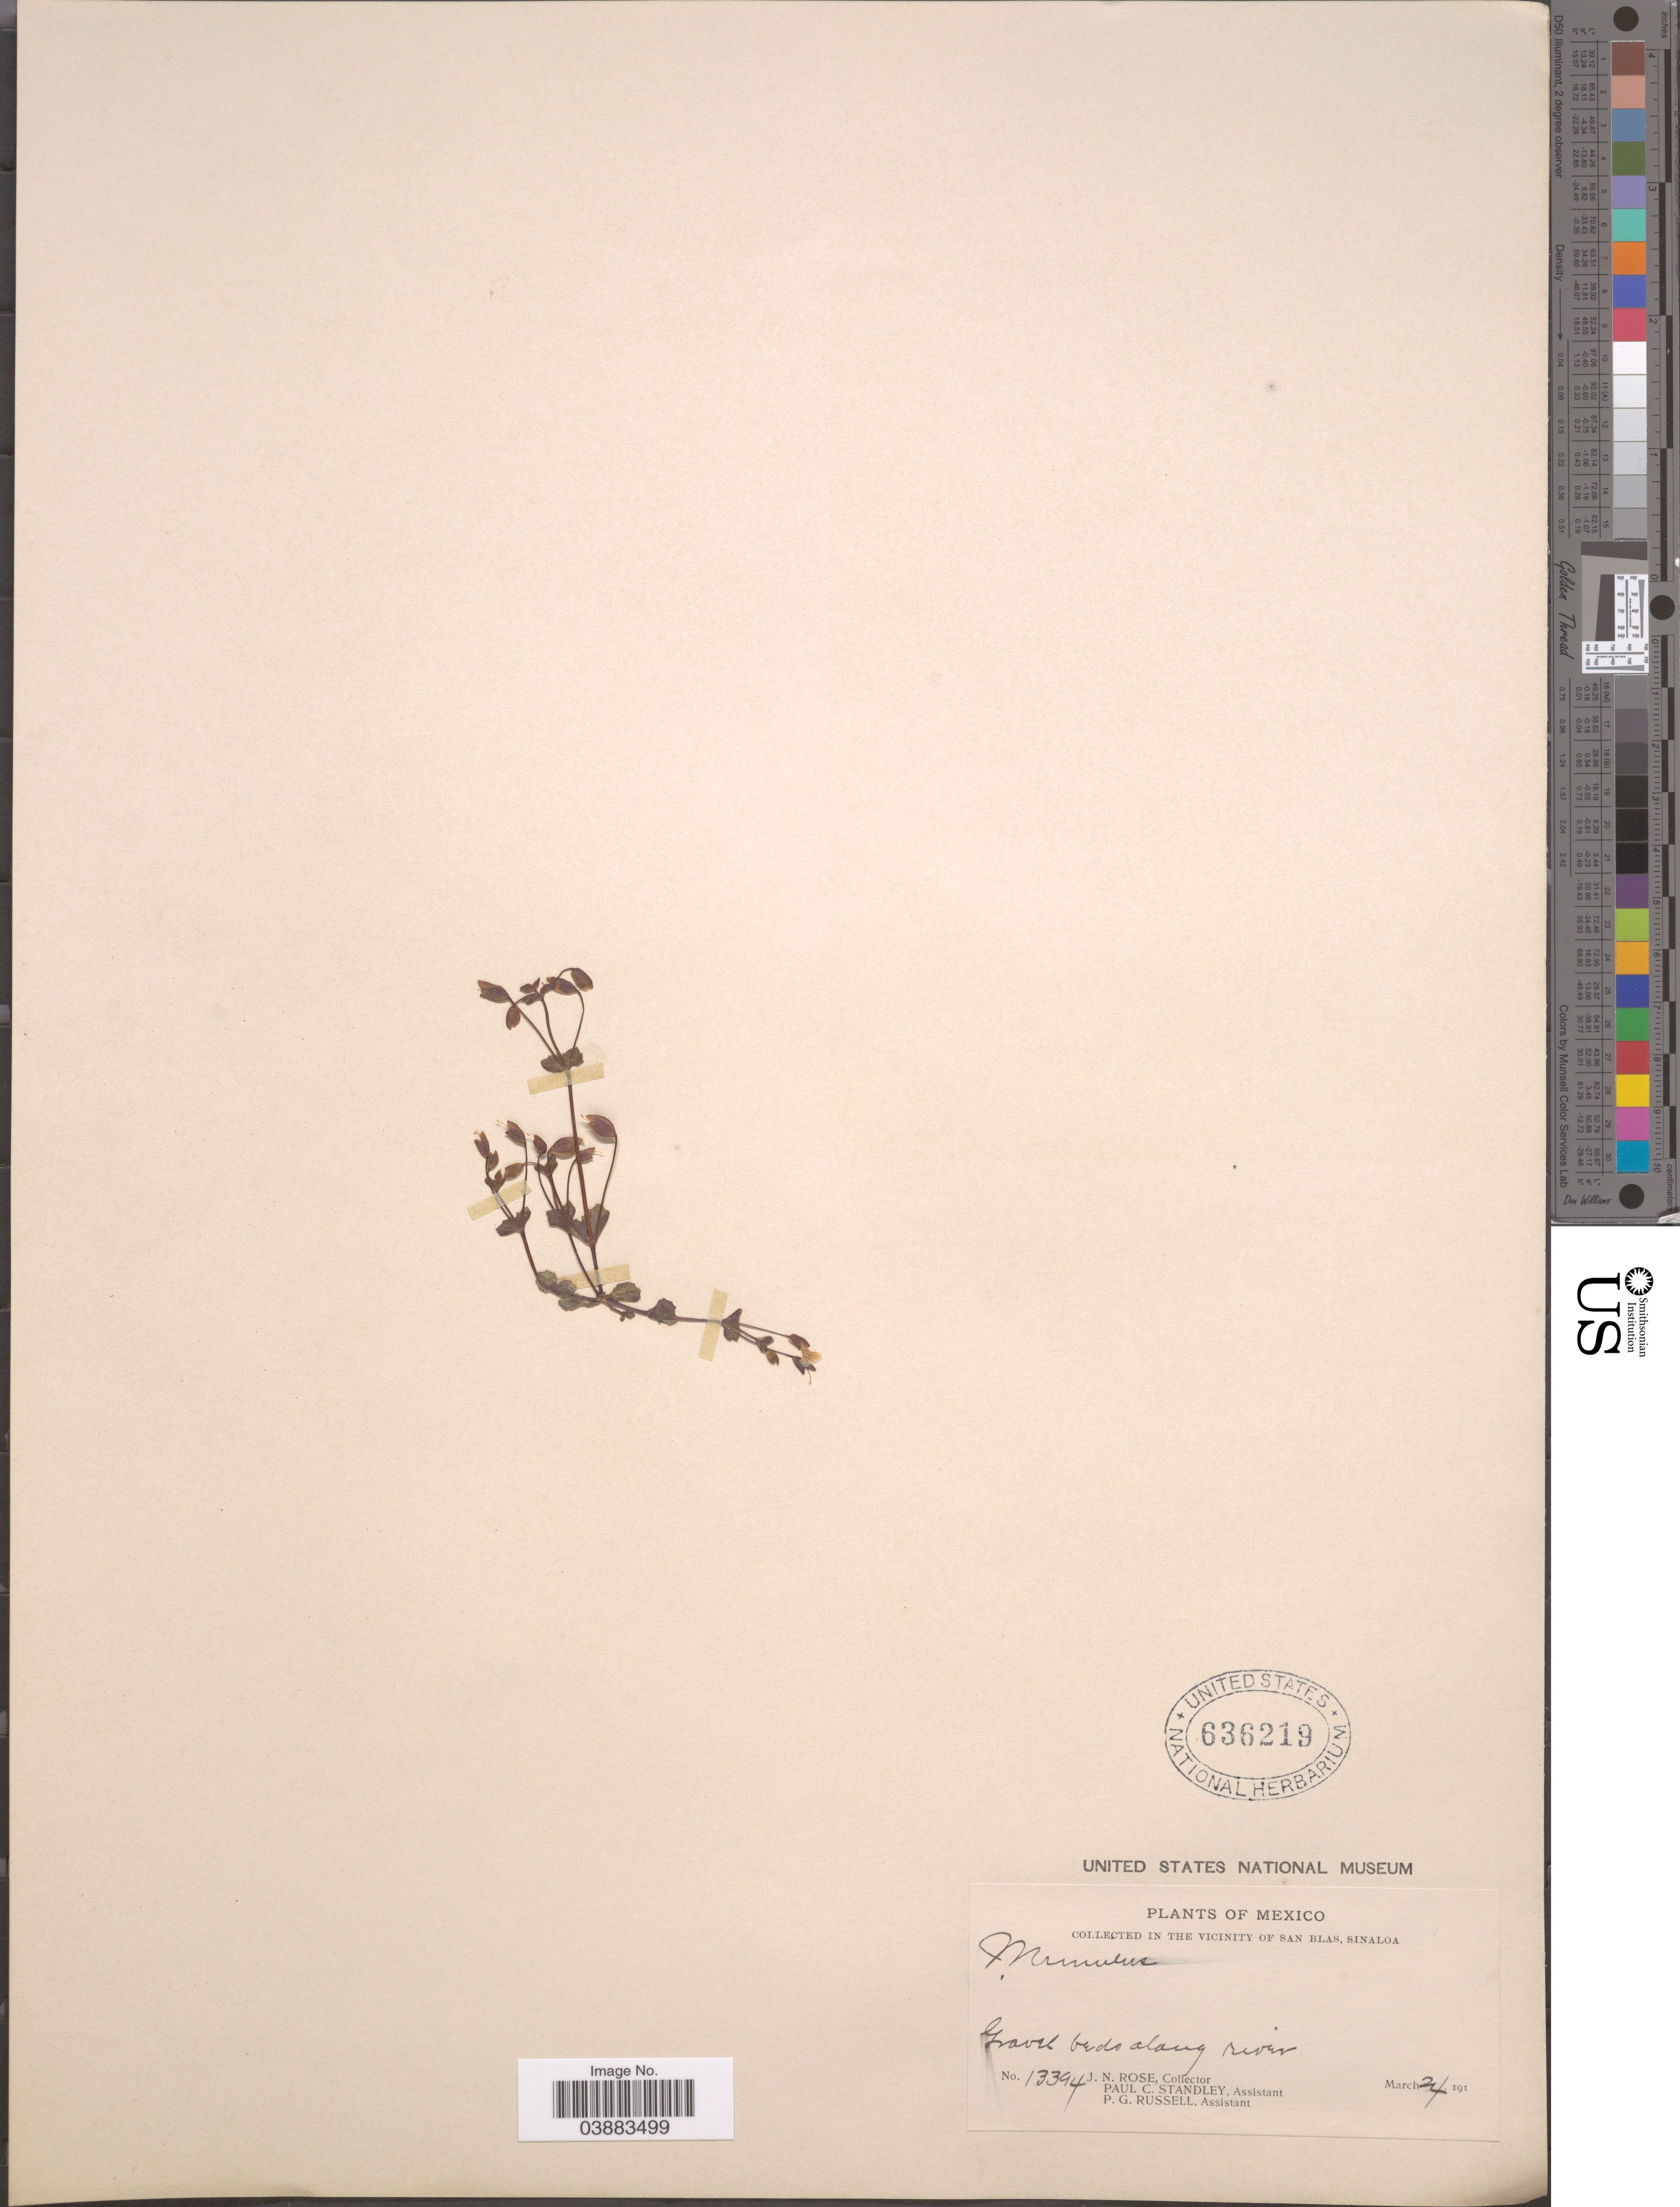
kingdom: Plantae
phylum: Tracheophyta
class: Magnoliopsida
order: Lamiales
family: Phrymaceae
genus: Mimulus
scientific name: Mimulus sp.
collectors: J. N. Rose, P. C. Standley & P. G. Russell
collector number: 13394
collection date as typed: March 24, 191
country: Mexico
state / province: Sinaloa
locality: In the vicinity of San Blas.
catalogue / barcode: US 636219